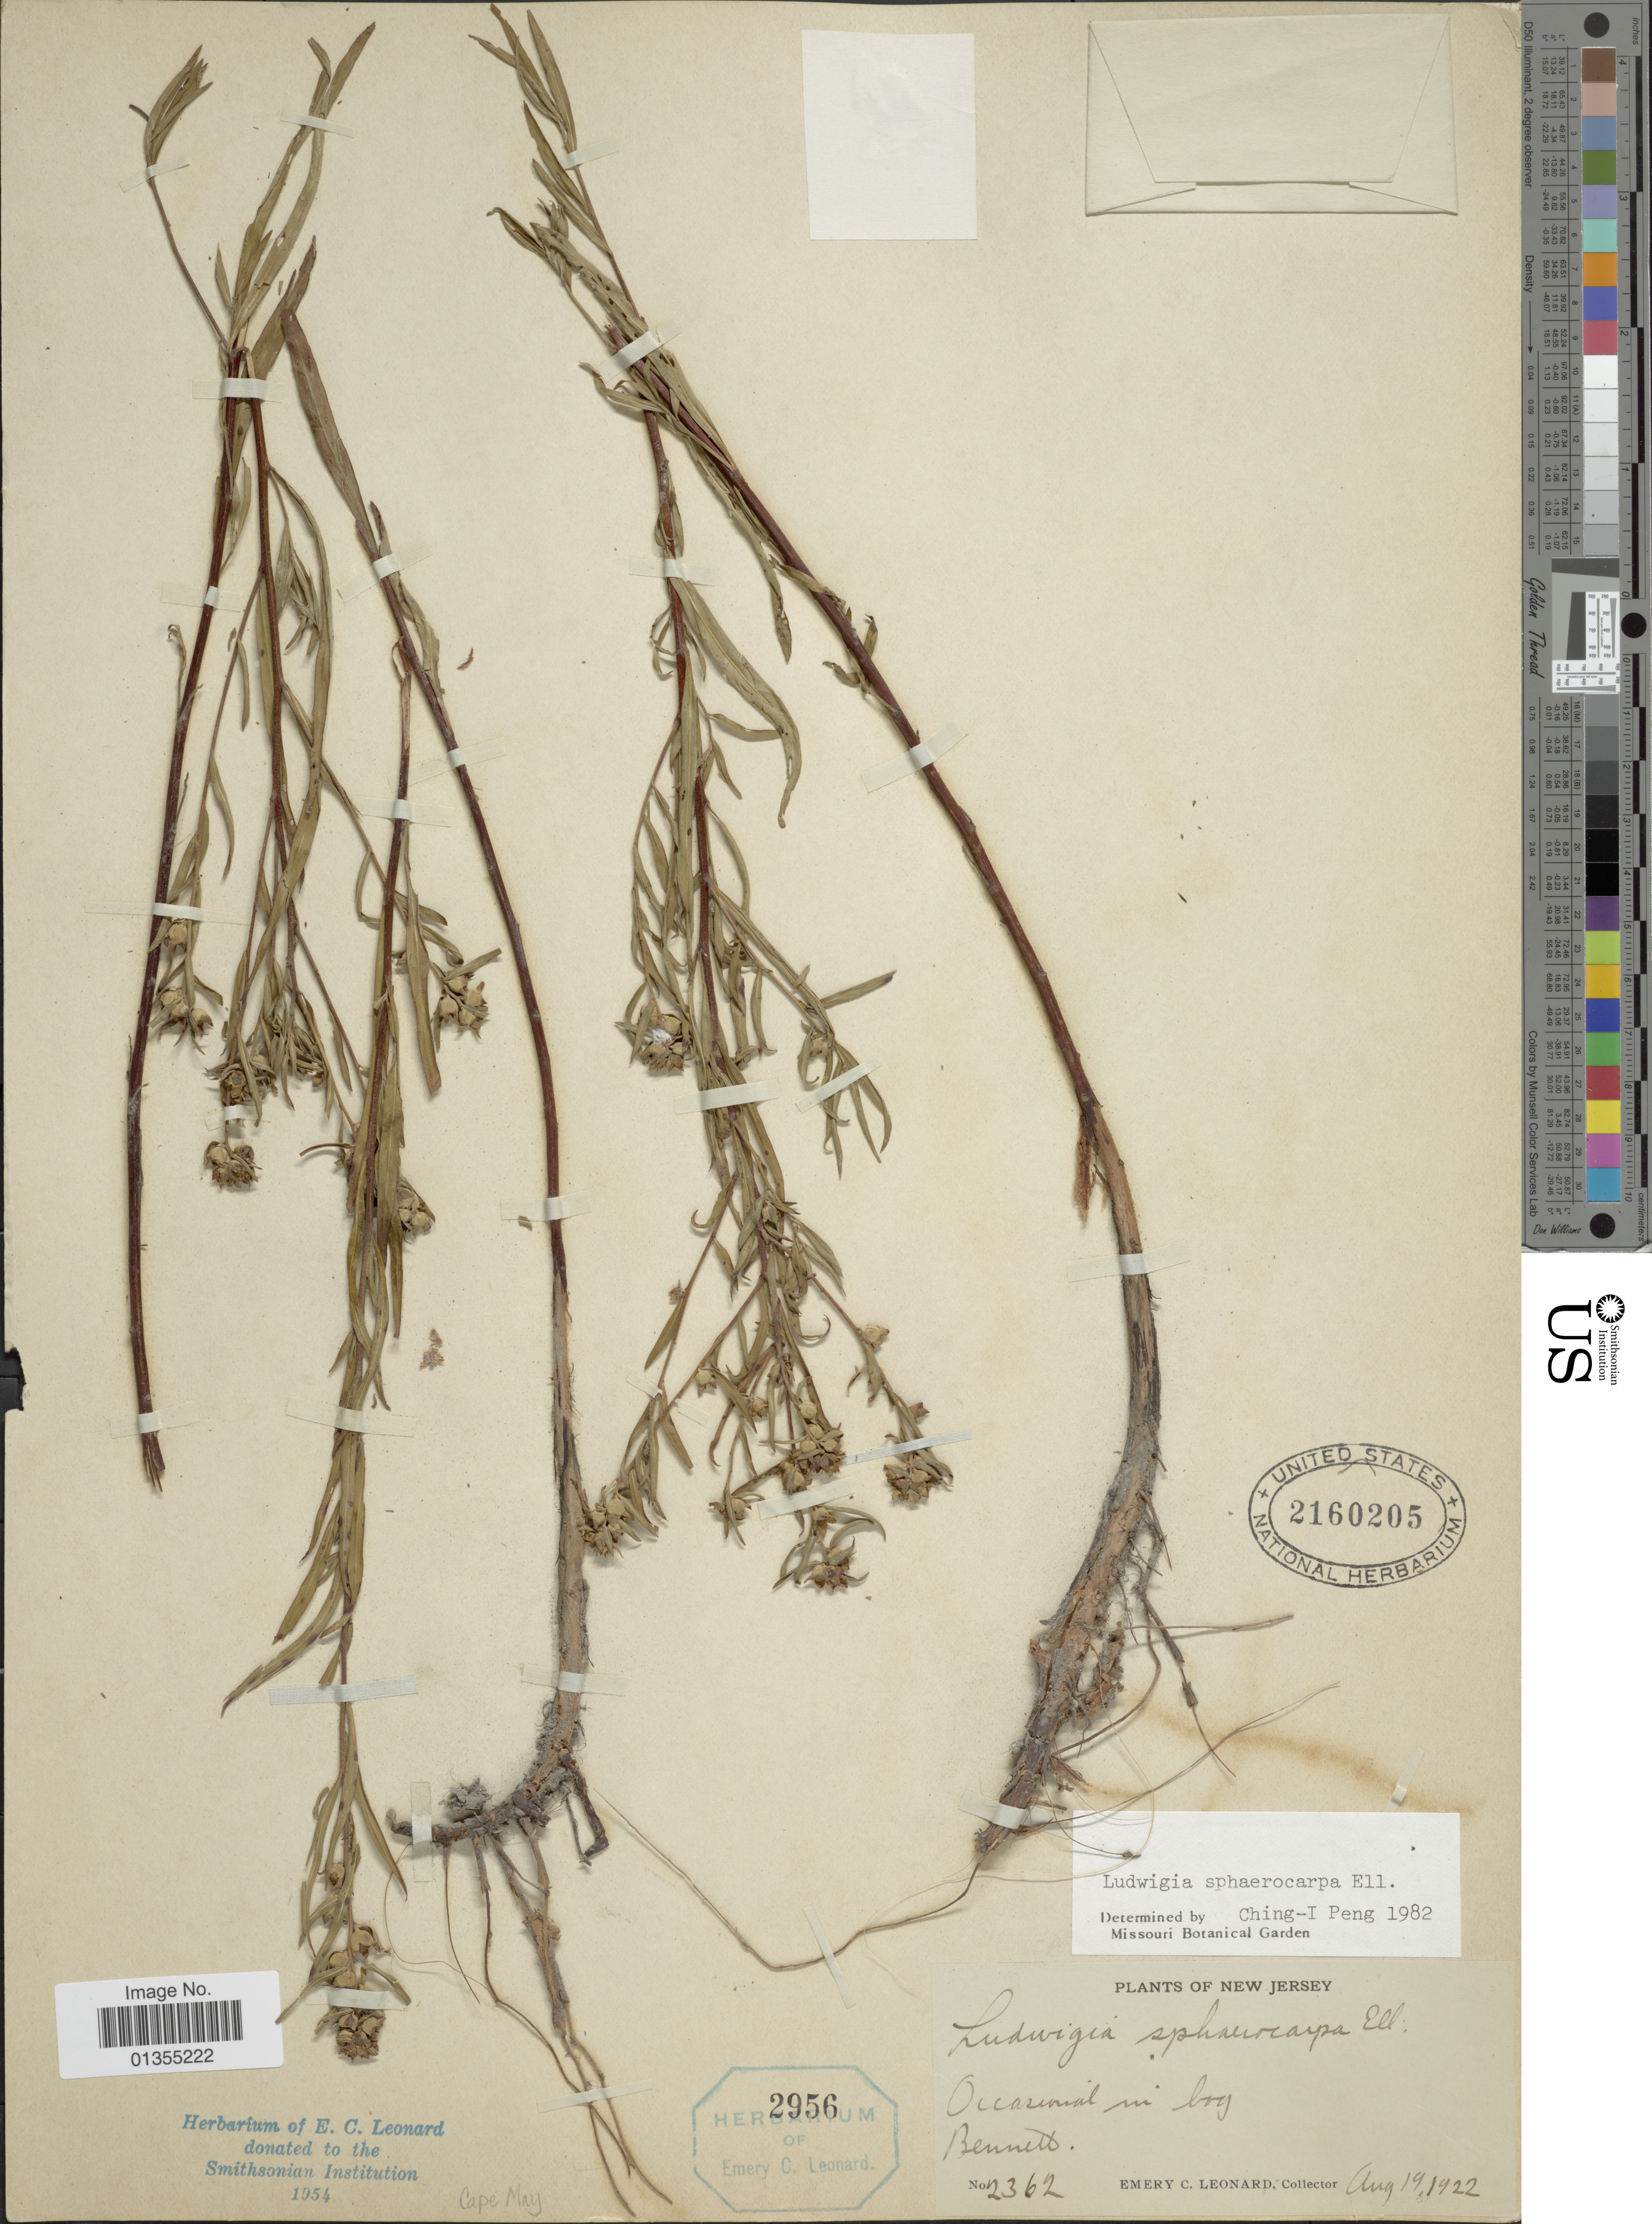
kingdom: Plantae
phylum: Tracheophyta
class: Magnoliopsida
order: Myrtales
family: Onagraceae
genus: Ludwigia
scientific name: Ludwigia sphaerocarpa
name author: Elliott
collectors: E. C. Leonard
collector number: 2362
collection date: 1922-08-19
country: United States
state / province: New Jersey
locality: Bennett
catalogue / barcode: US 2160205